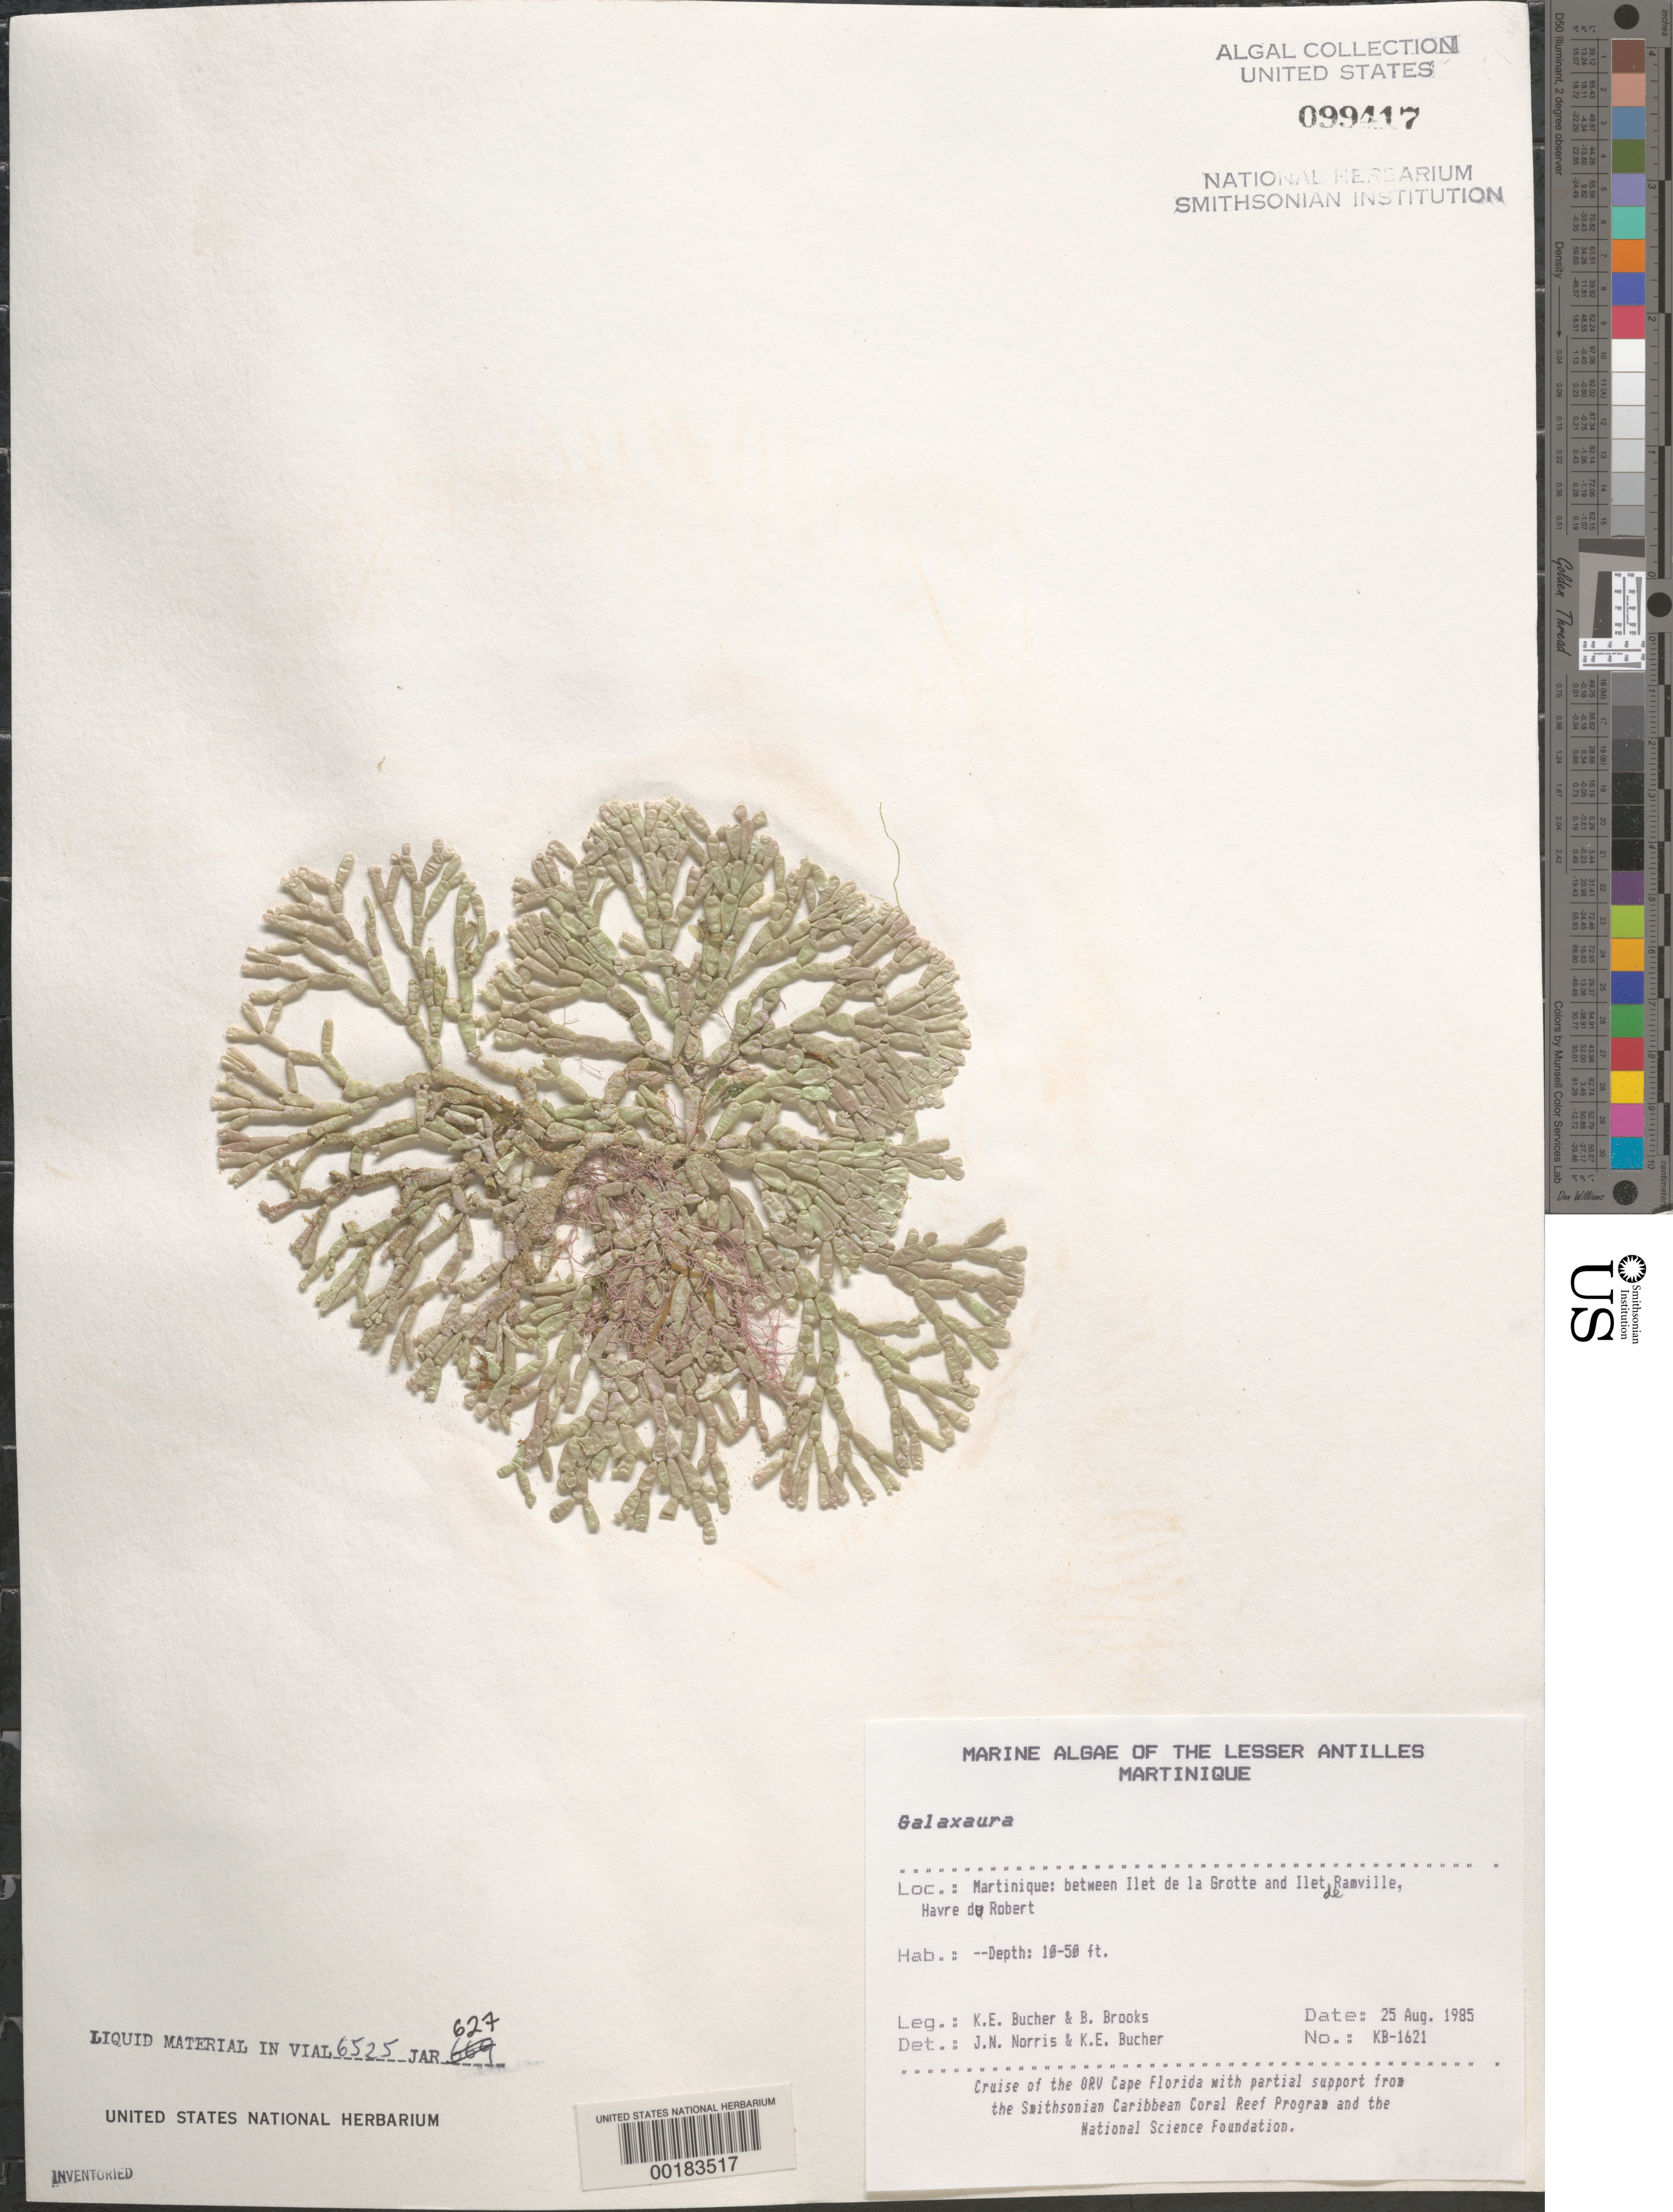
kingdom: Plantae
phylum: Rhodophyta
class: Florideophyceae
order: Nemaliales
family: Galaxauraceae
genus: Galaxaura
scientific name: Galaxaura sp.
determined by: Norris, J. N.; Bucher, K. E.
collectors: K. E. Bucher & B. Brooks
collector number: Kb-1621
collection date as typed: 25 Aug 1985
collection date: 1985-08-25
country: Martinique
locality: Between Ilet de la Grotte and Ilet de Ramville, Havre du Robert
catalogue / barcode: US 99417